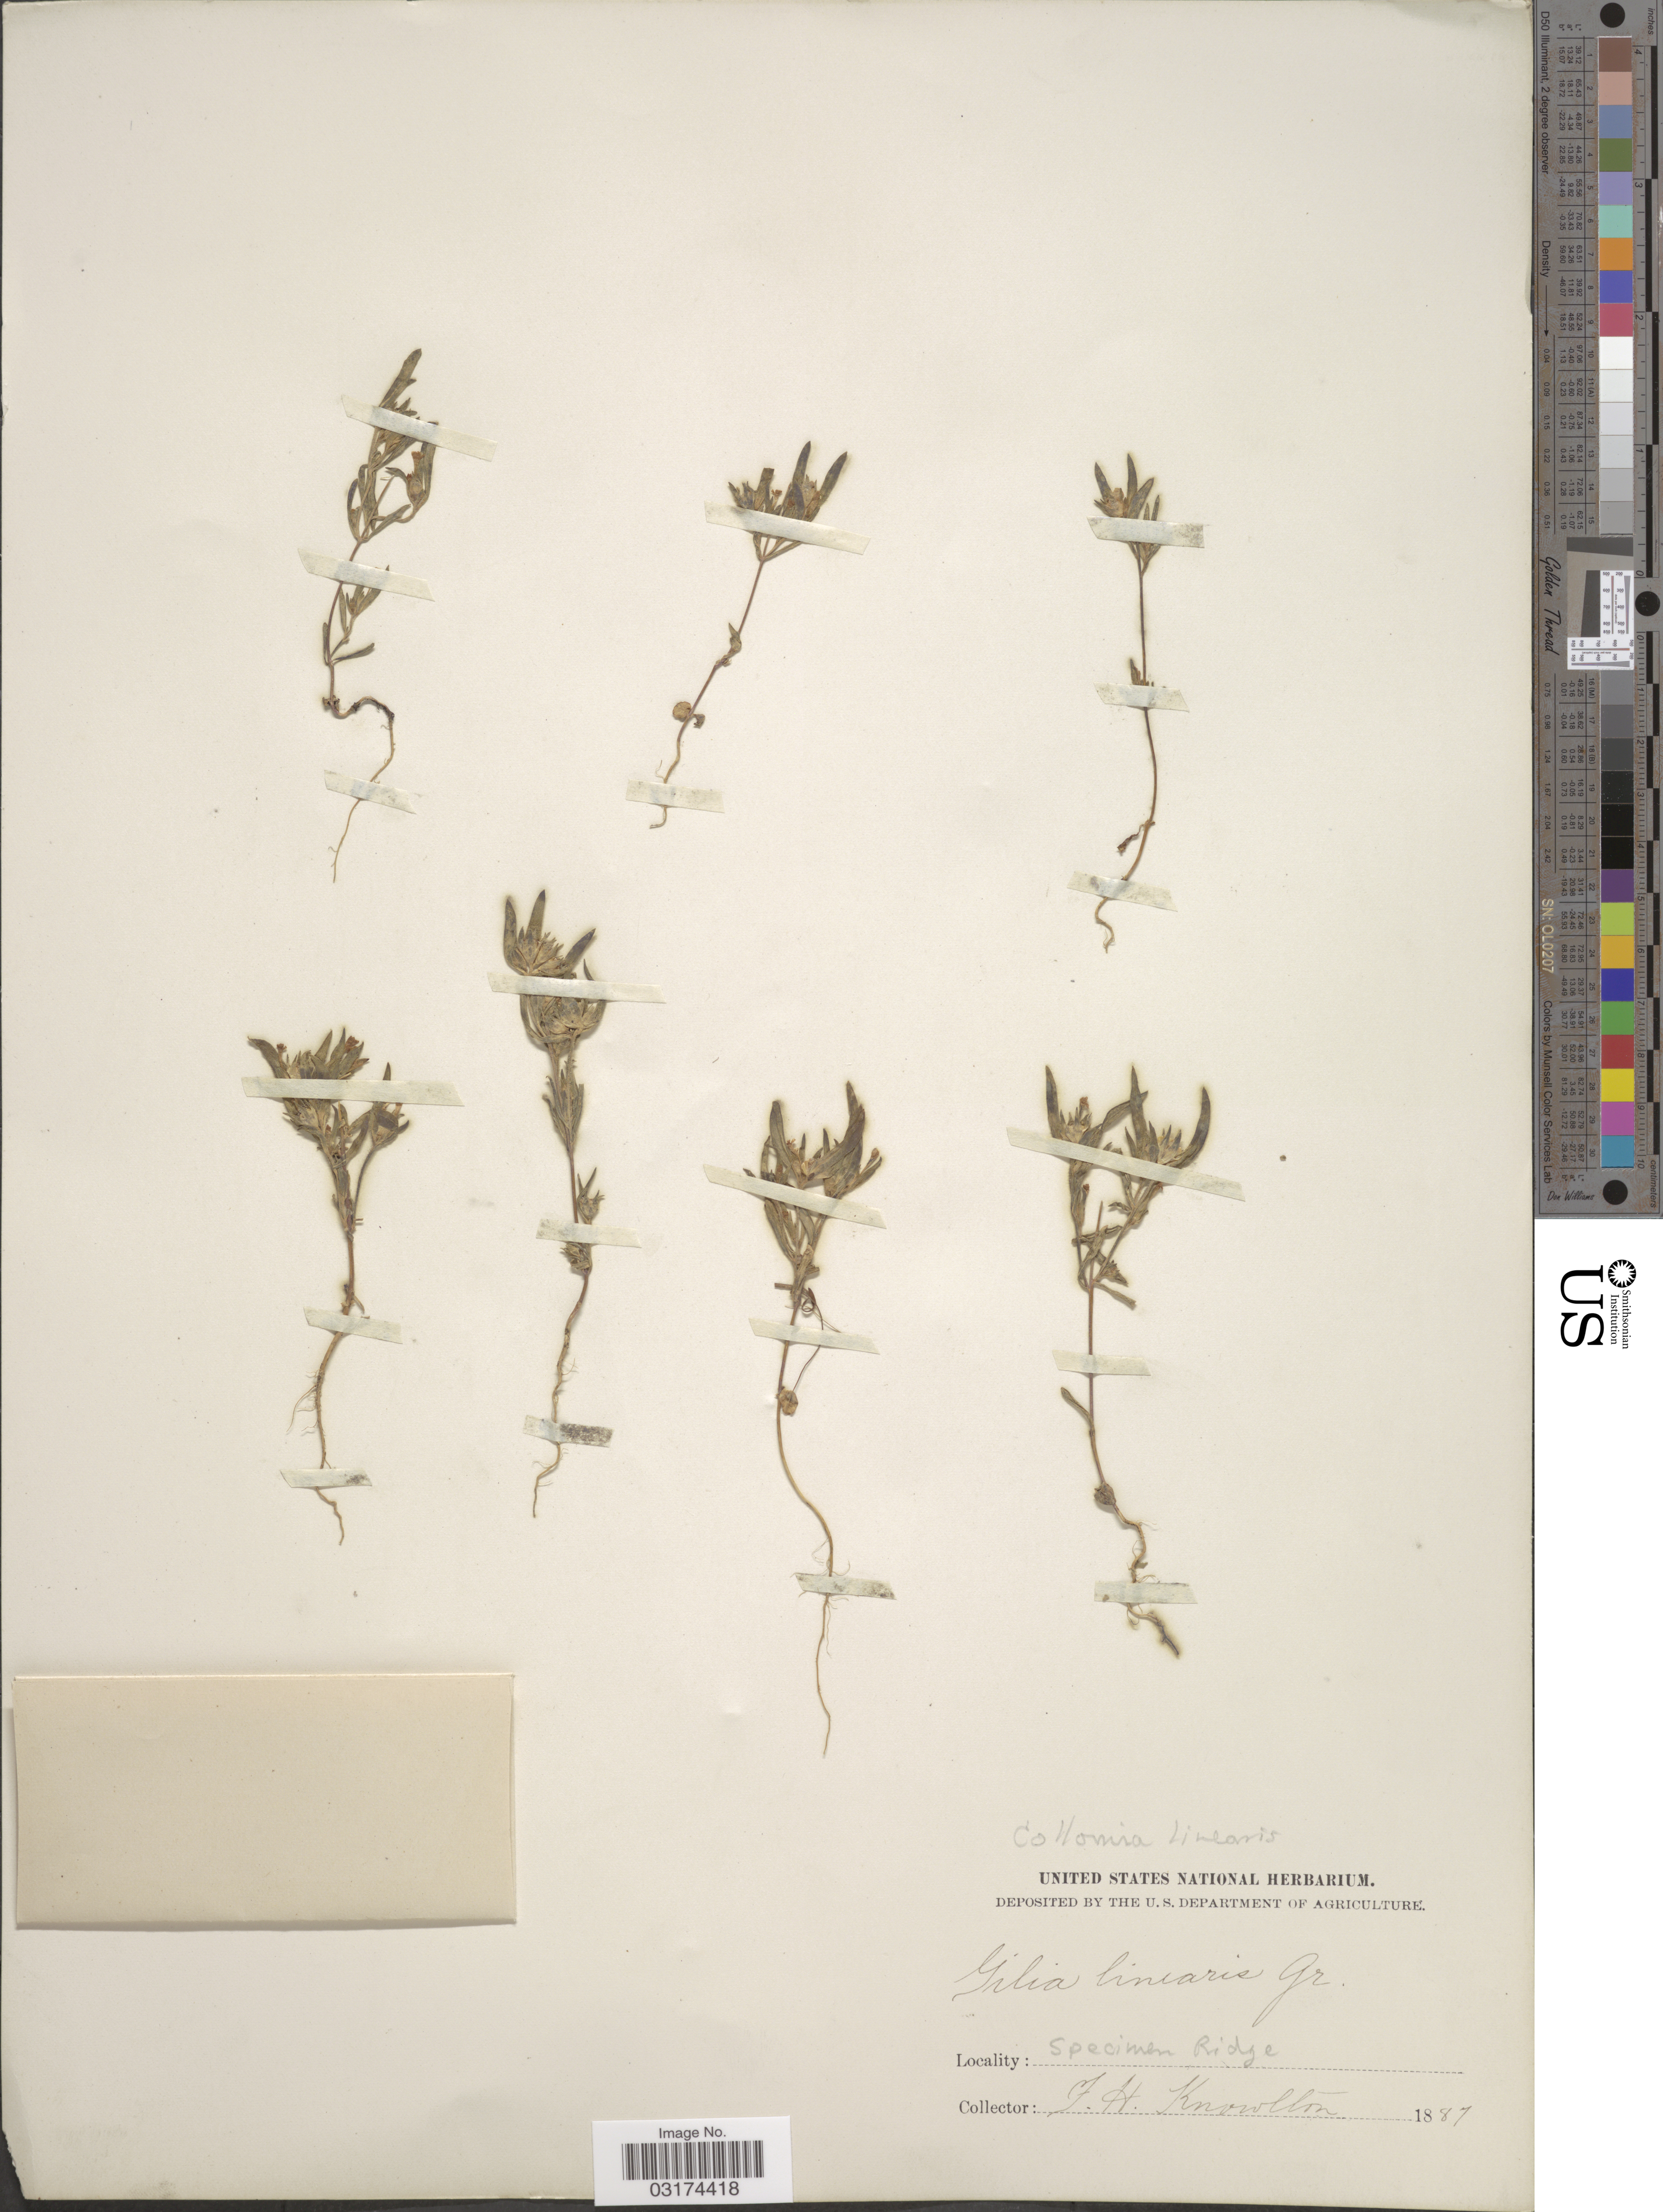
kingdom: Plantae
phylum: Tracheophyta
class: Magnoliopsida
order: Ericales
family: Polemoniaceae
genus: Collomia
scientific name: Collomia linearis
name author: Nutt.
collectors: F. H. Knowlton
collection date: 1887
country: United States